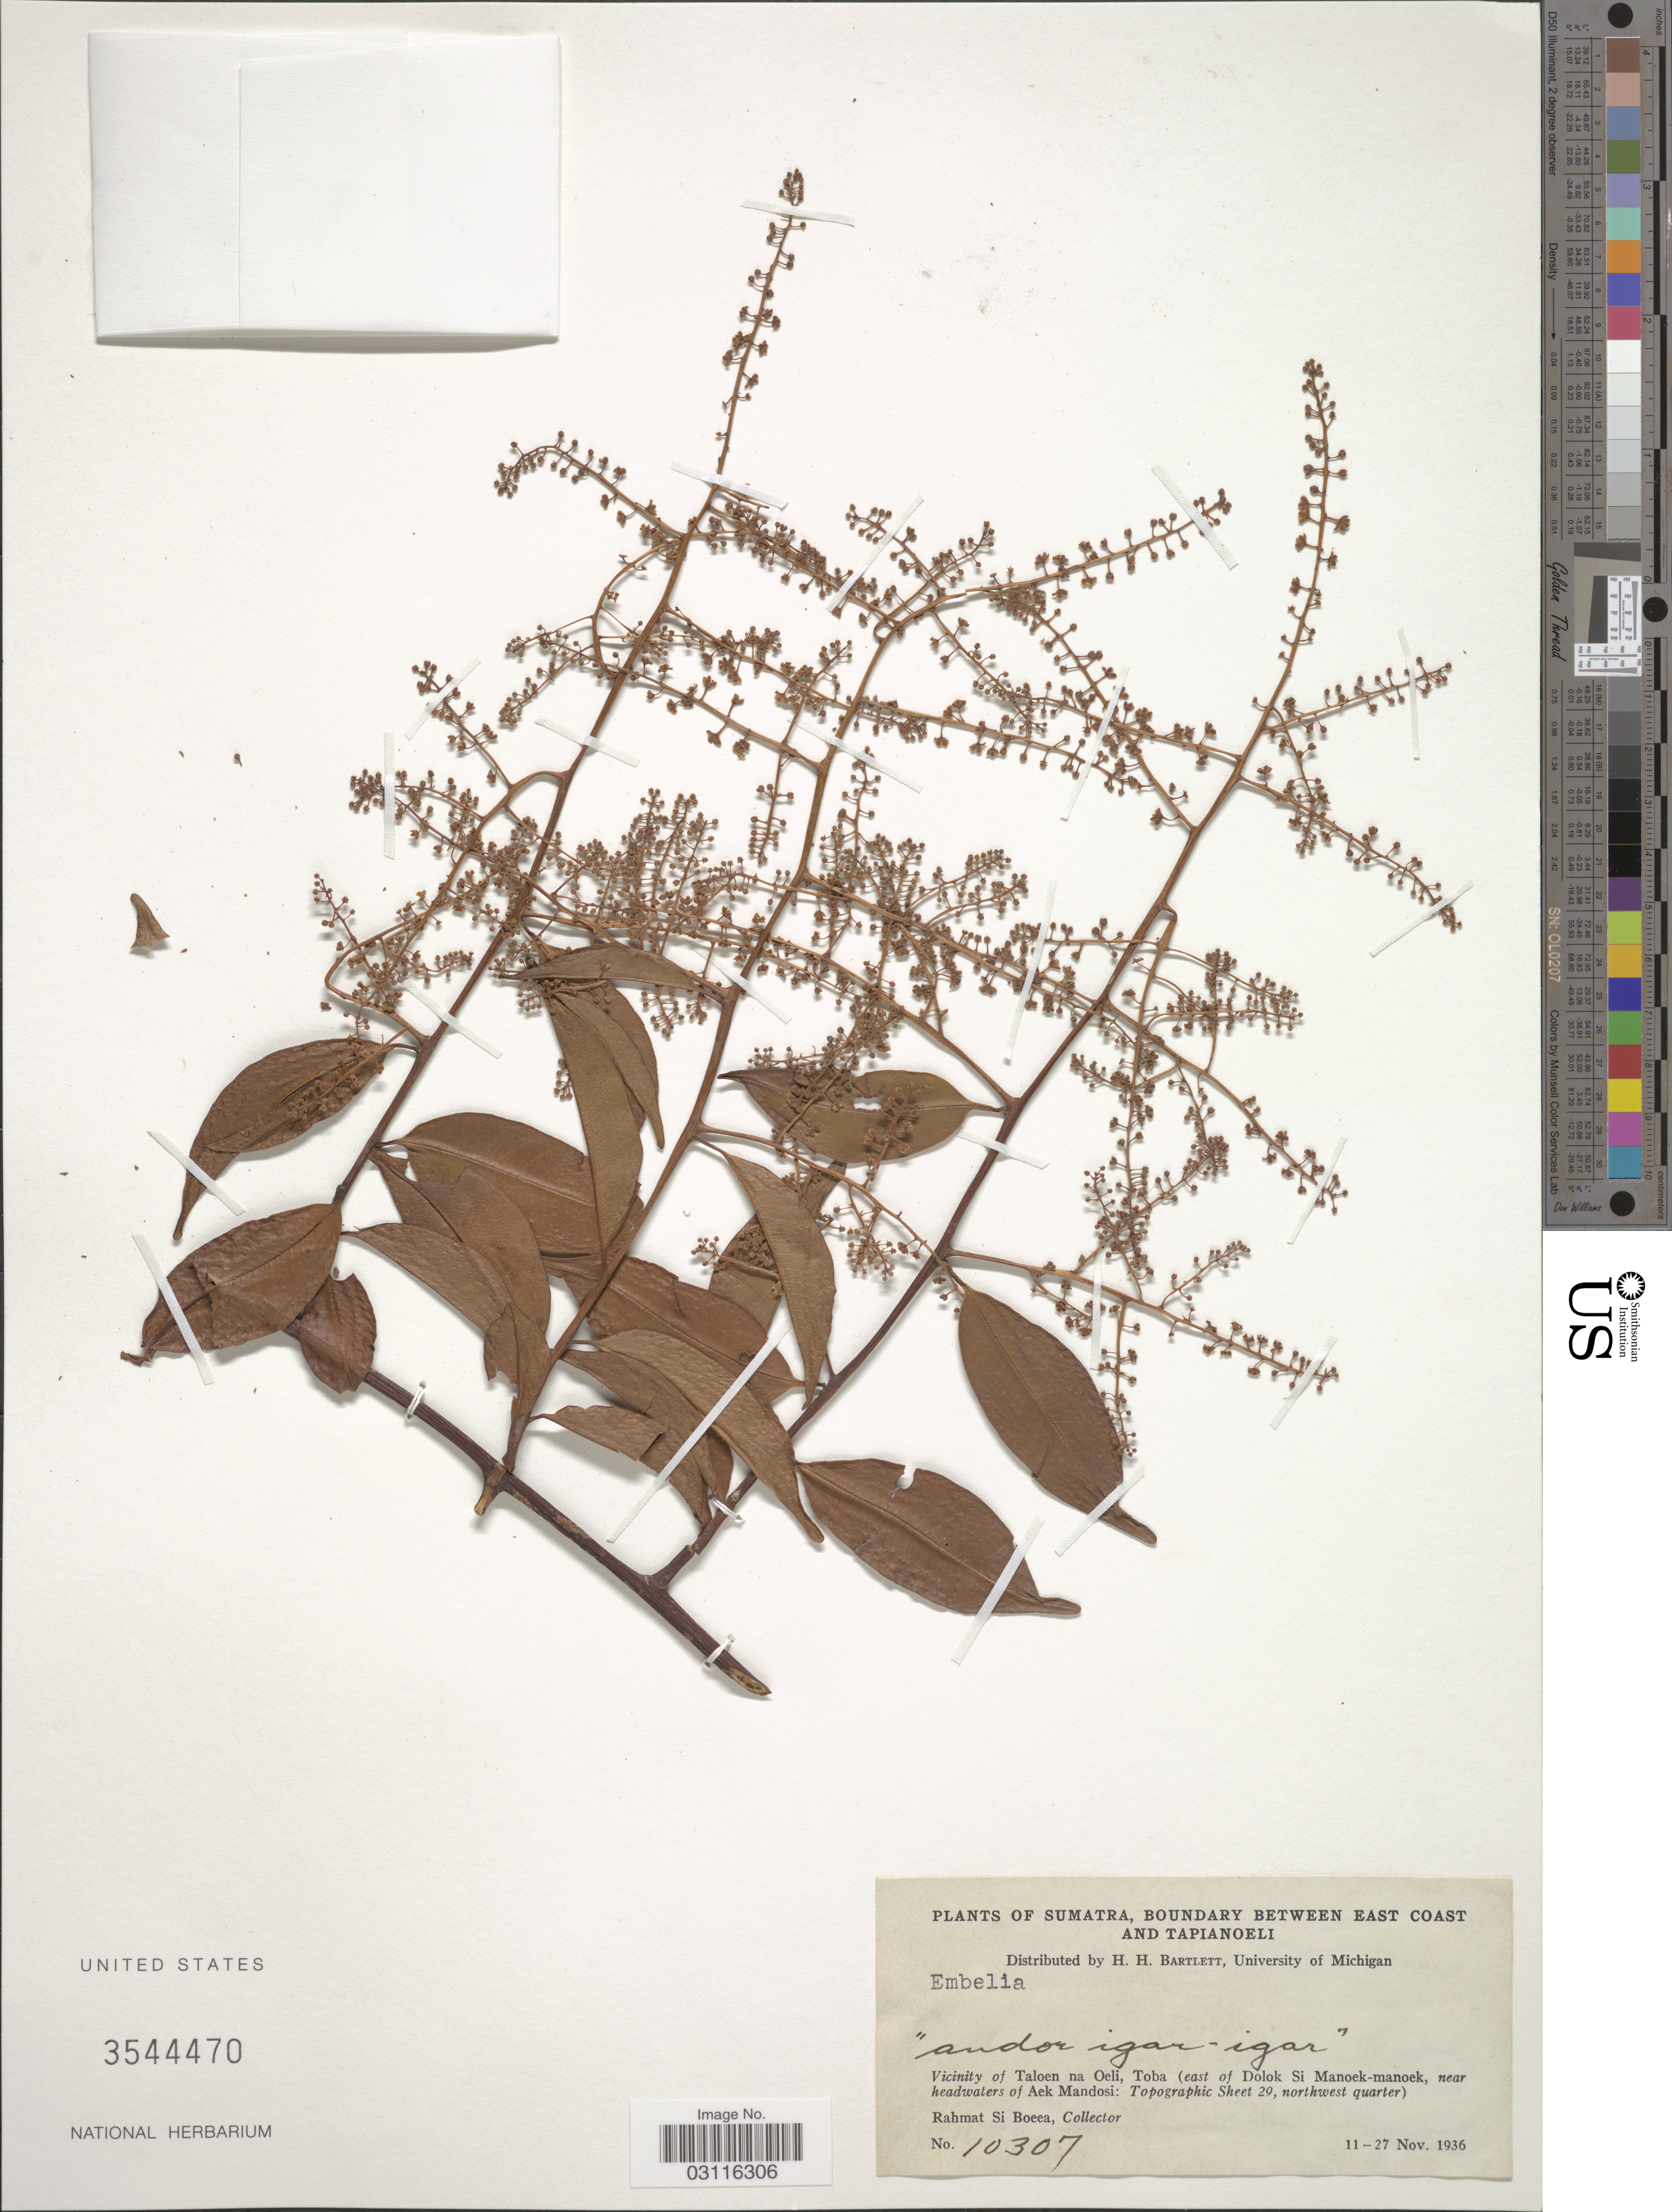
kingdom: Plantae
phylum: Tracheophyta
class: Magnoliopsida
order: Ericales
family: Primulaceae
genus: Embelia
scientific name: Embelia sp.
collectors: Rahmat Si Boeea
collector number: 10307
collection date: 1936-11-11/1936-11-27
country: Indonesia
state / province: Sumatra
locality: Boundary between East Coast and Tapianoeli. Vicinity of Taloen na Oeli, Toba (east of Dolok Si Manoek-manoek, near headwaters of Aek Mandosi: Topographic Sheet 29, northwest quarter).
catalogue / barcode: US 3544470